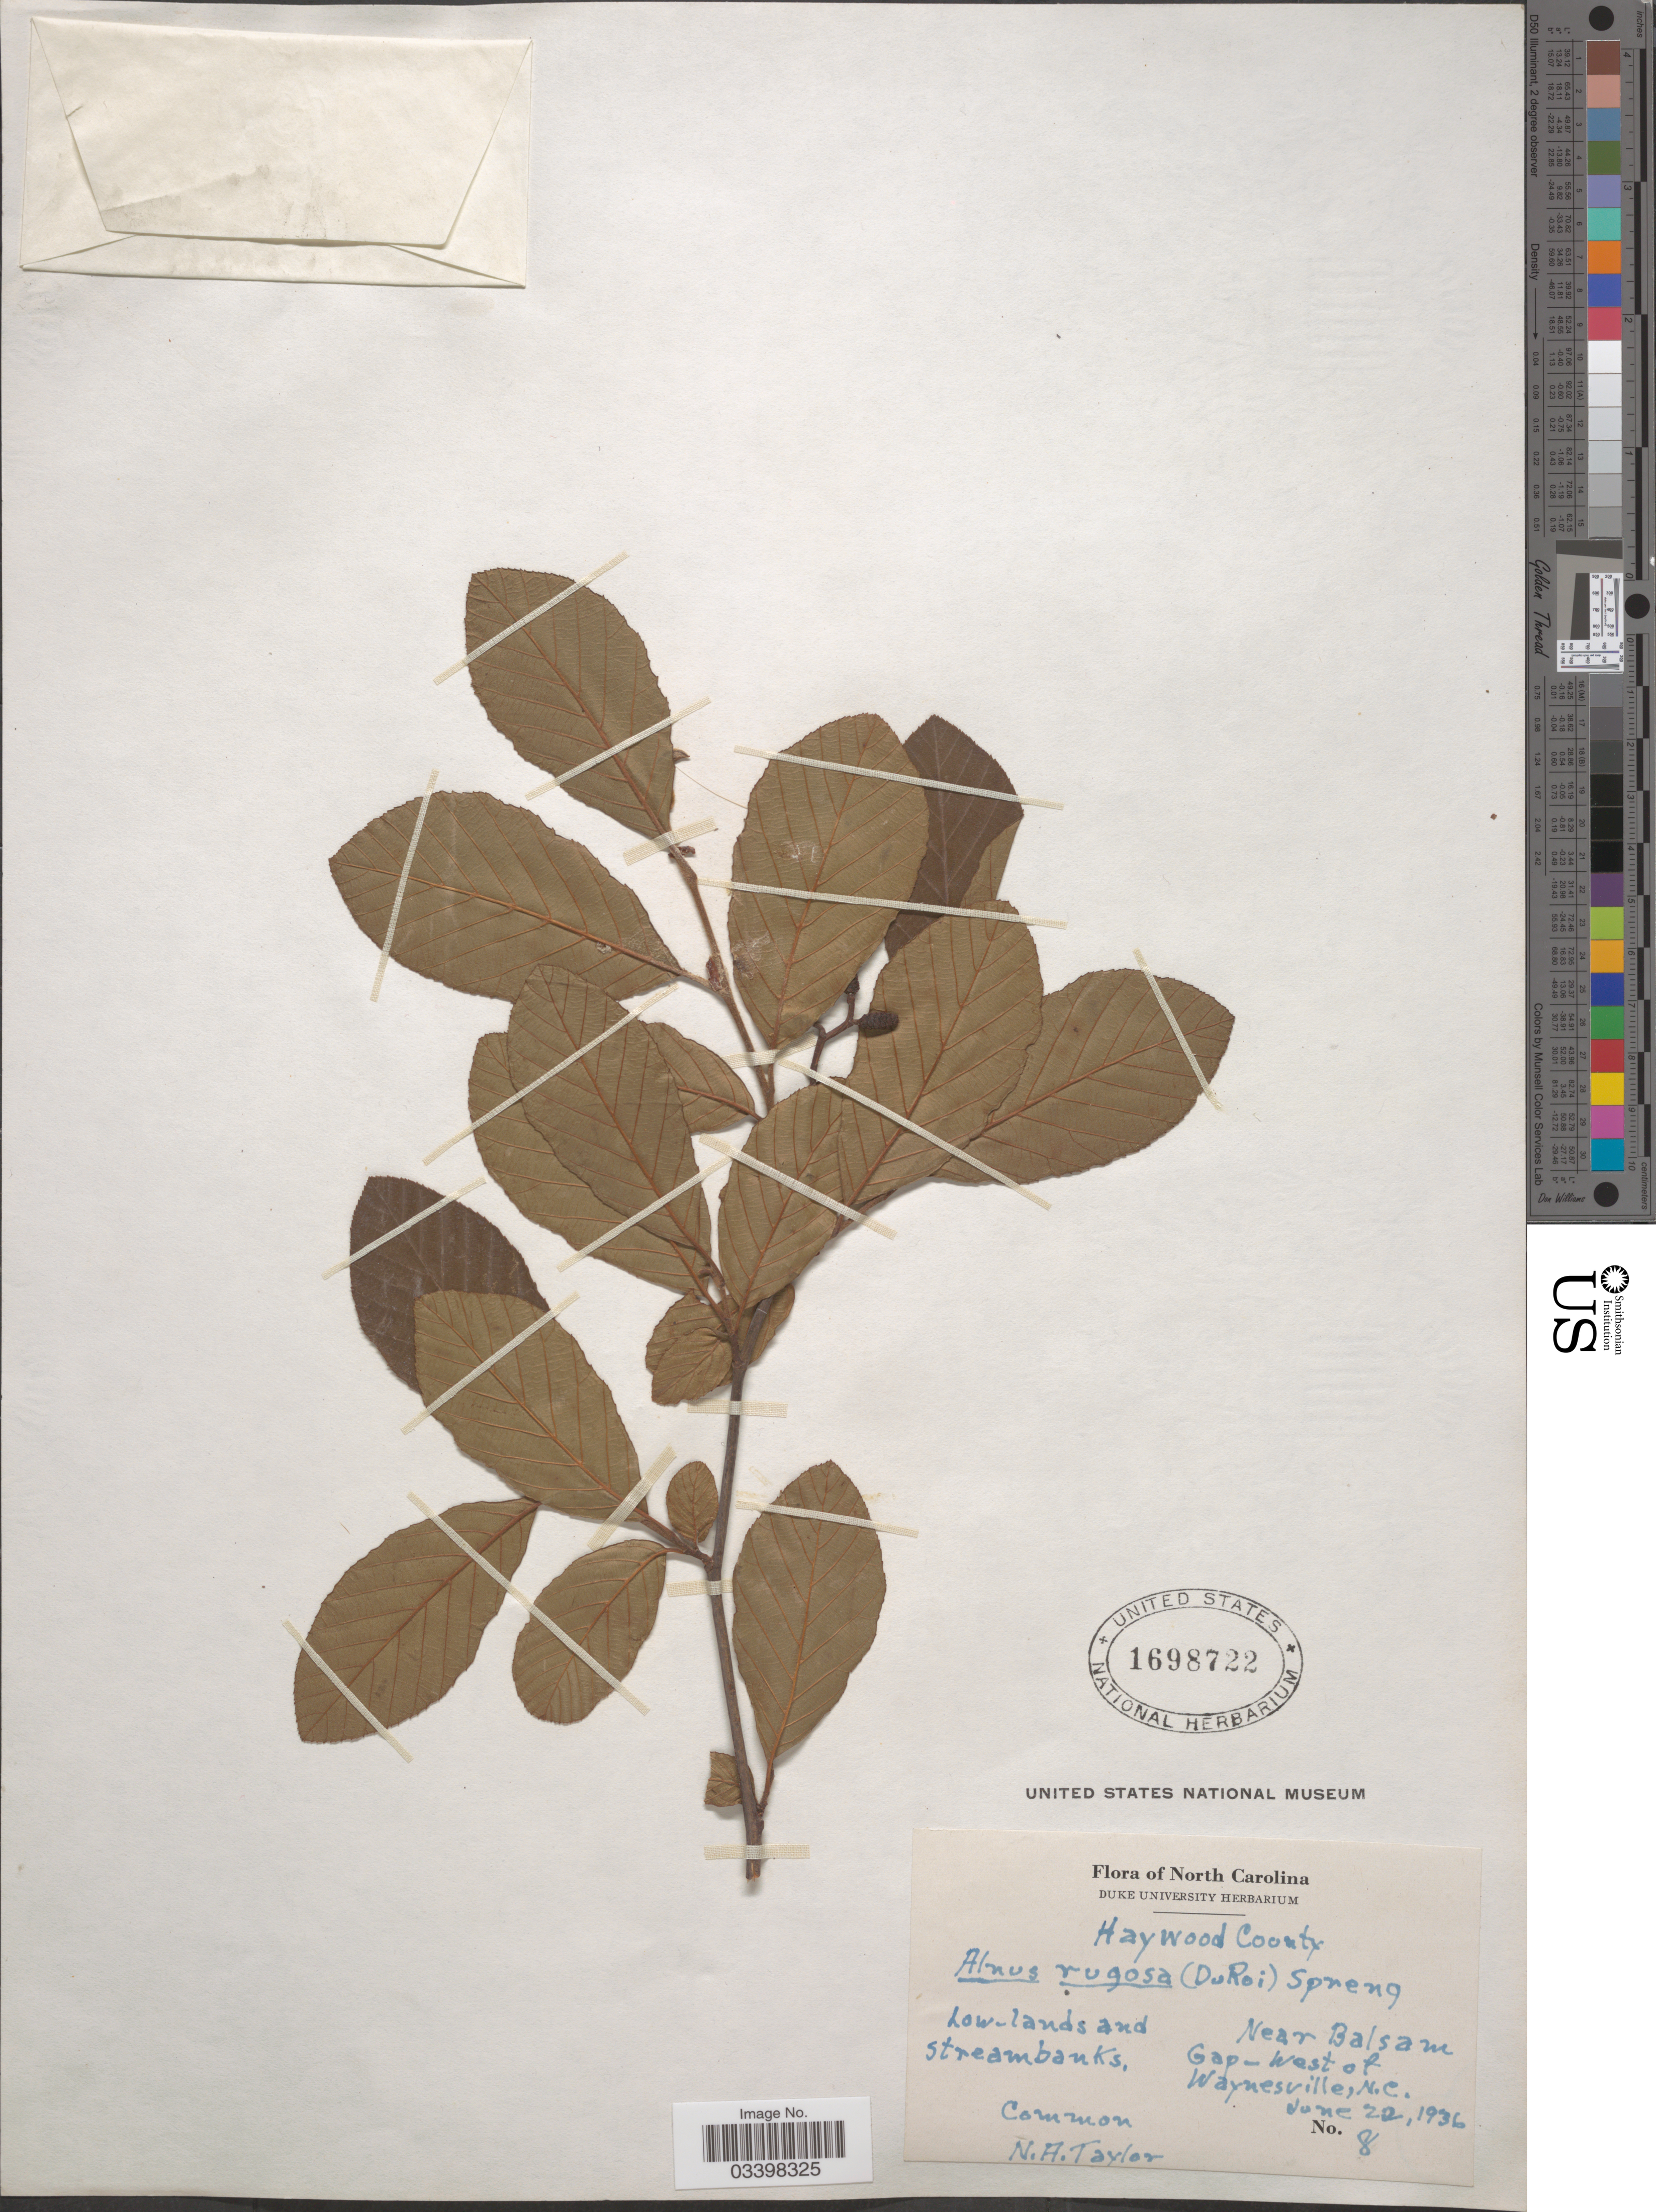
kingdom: Plantae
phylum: Tracheophyta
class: Magnoliopsida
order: Fagales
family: Betulaceae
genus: Alnus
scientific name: Alnus serrulata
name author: (Aiton) Willd.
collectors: N. Taylor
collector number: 8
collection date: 1936-06-22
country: United States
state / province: North Carolina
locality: Near Balsam Gap - West of Waynesville.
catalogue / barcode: US 1698722